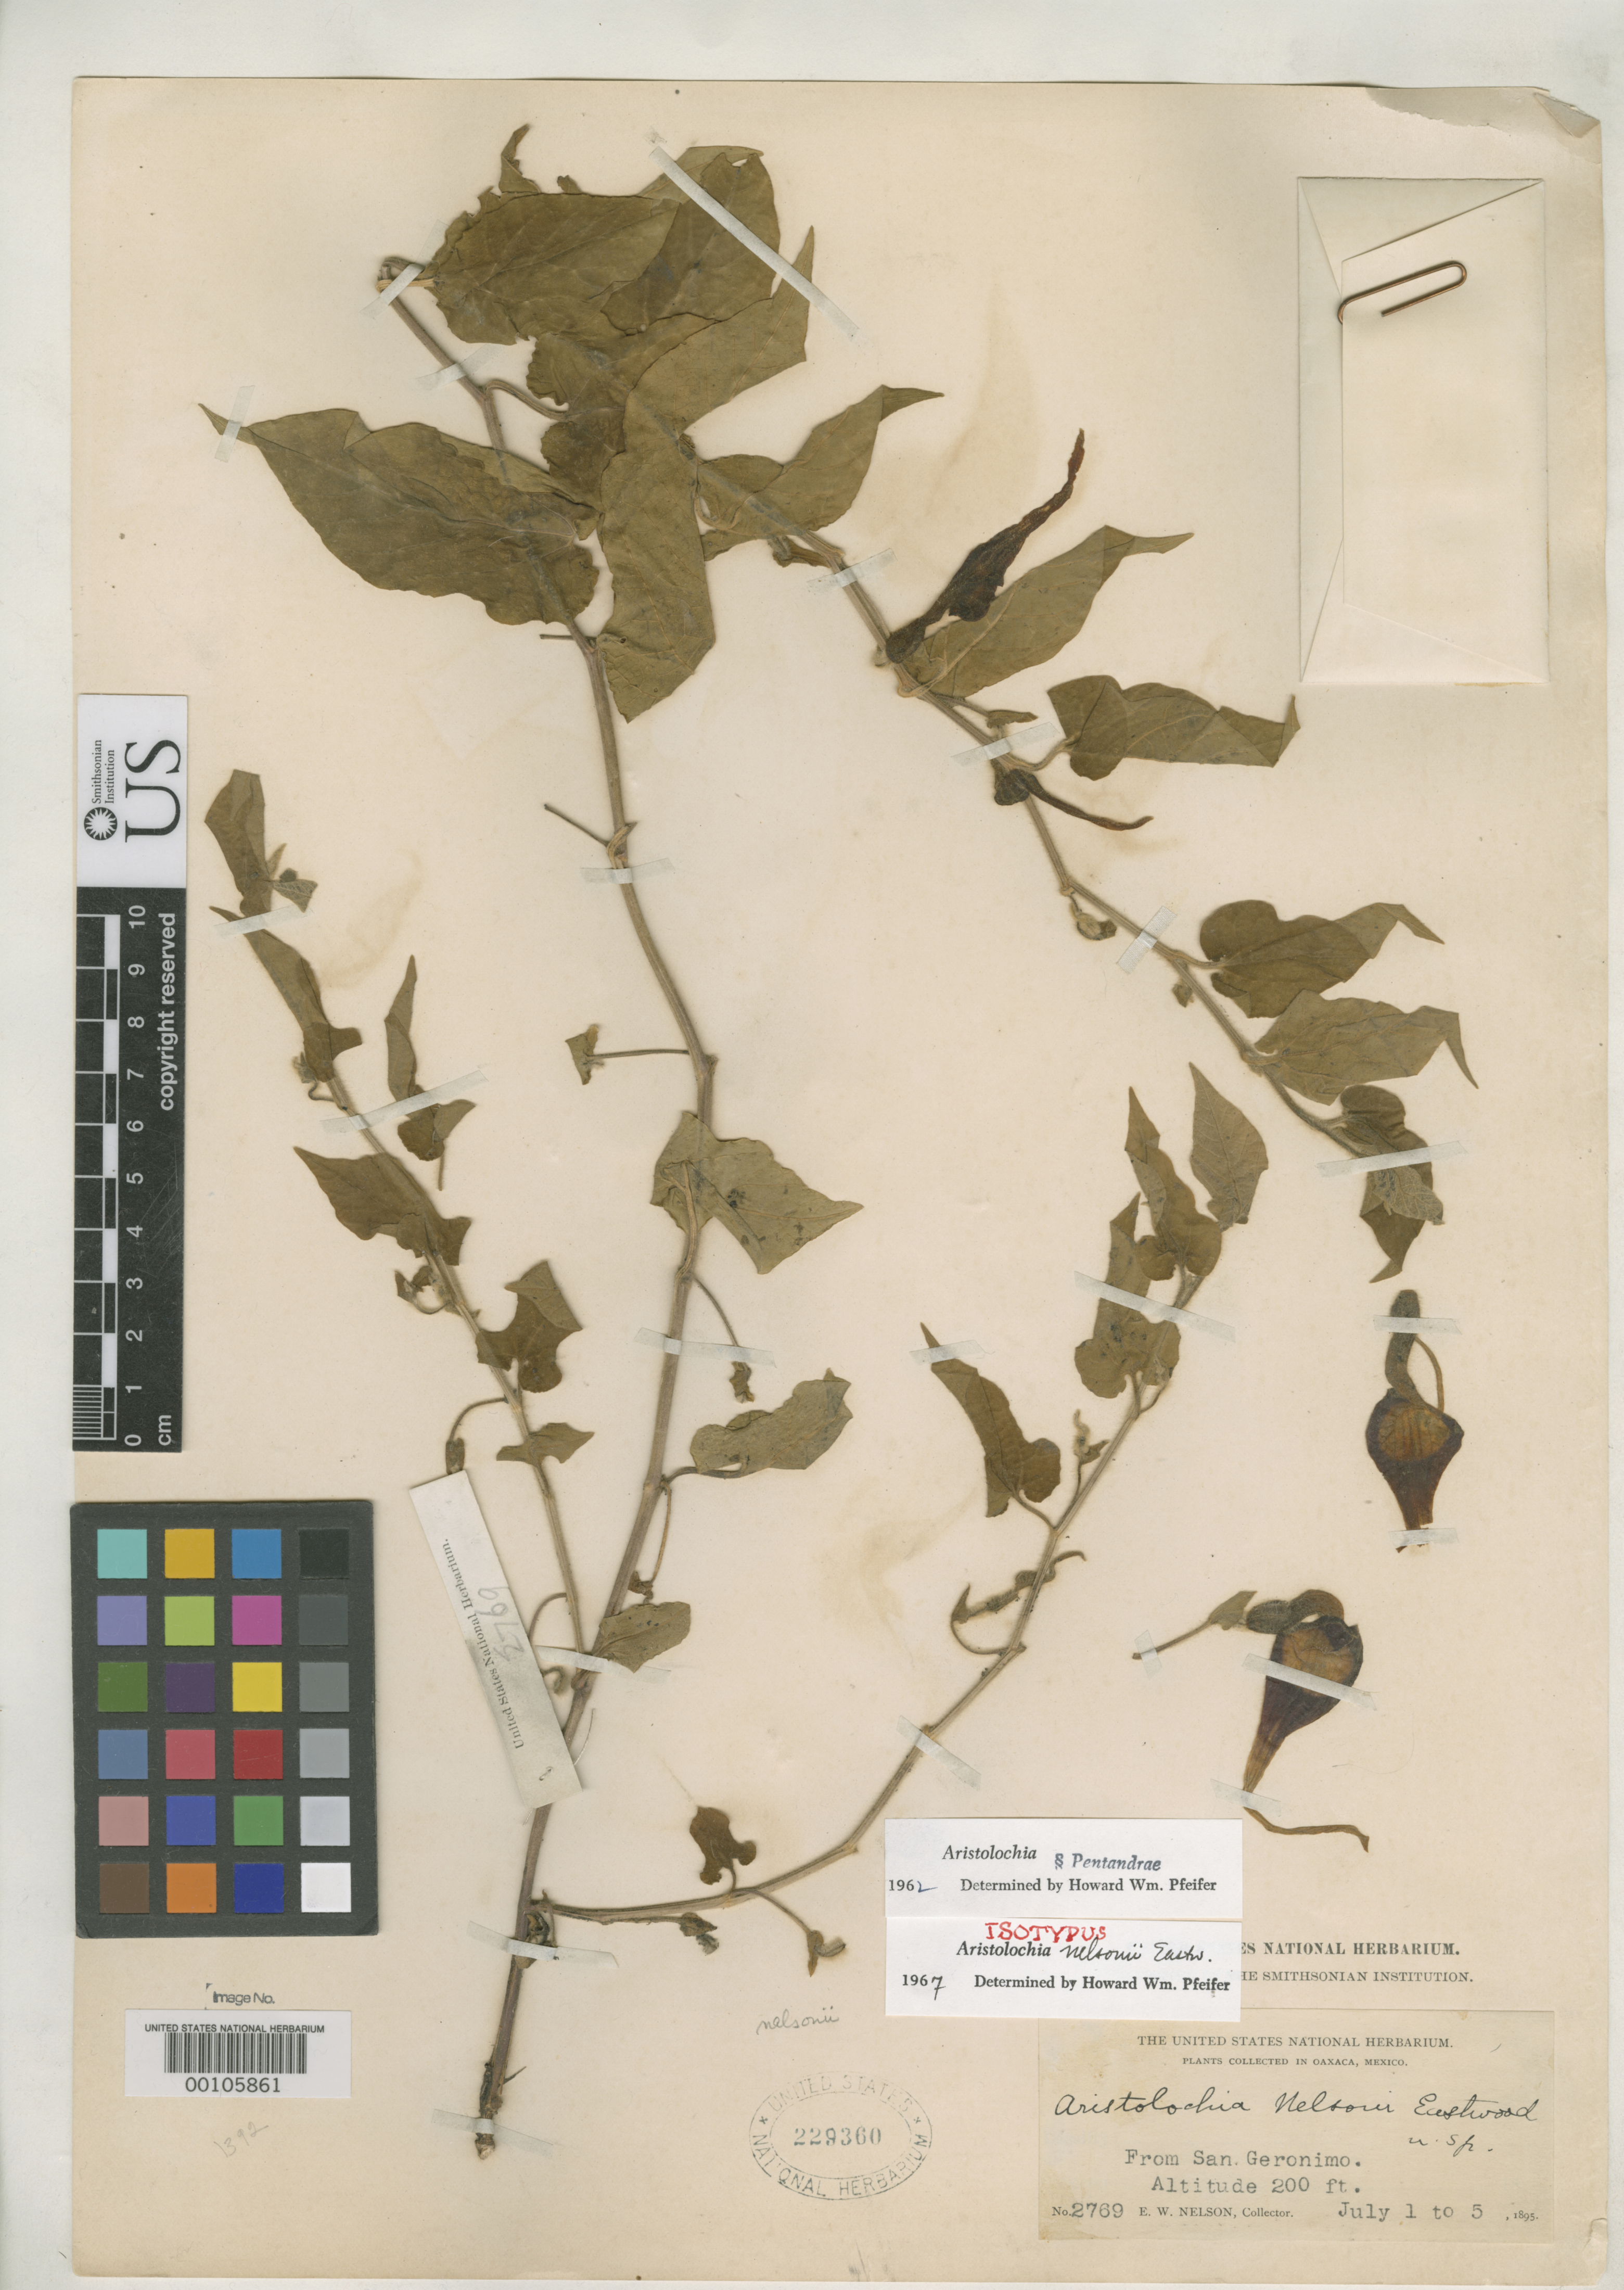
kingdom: Plantae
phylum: Tracheophyta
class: Magnoliopsida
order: Piperales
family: Aristolochiaceae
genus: Aristolochia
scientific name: Aristolochia nelsonii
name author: Eastw.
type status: Isotype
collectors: E. W. Nelson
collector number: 2769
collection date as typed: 01 Jul 1895 to 05 Jul 1895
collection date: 1895-07-01/1895-07-05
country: Mexico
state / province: Oaxaca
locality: San Geronimo.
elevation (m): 61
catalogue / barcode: US 229360